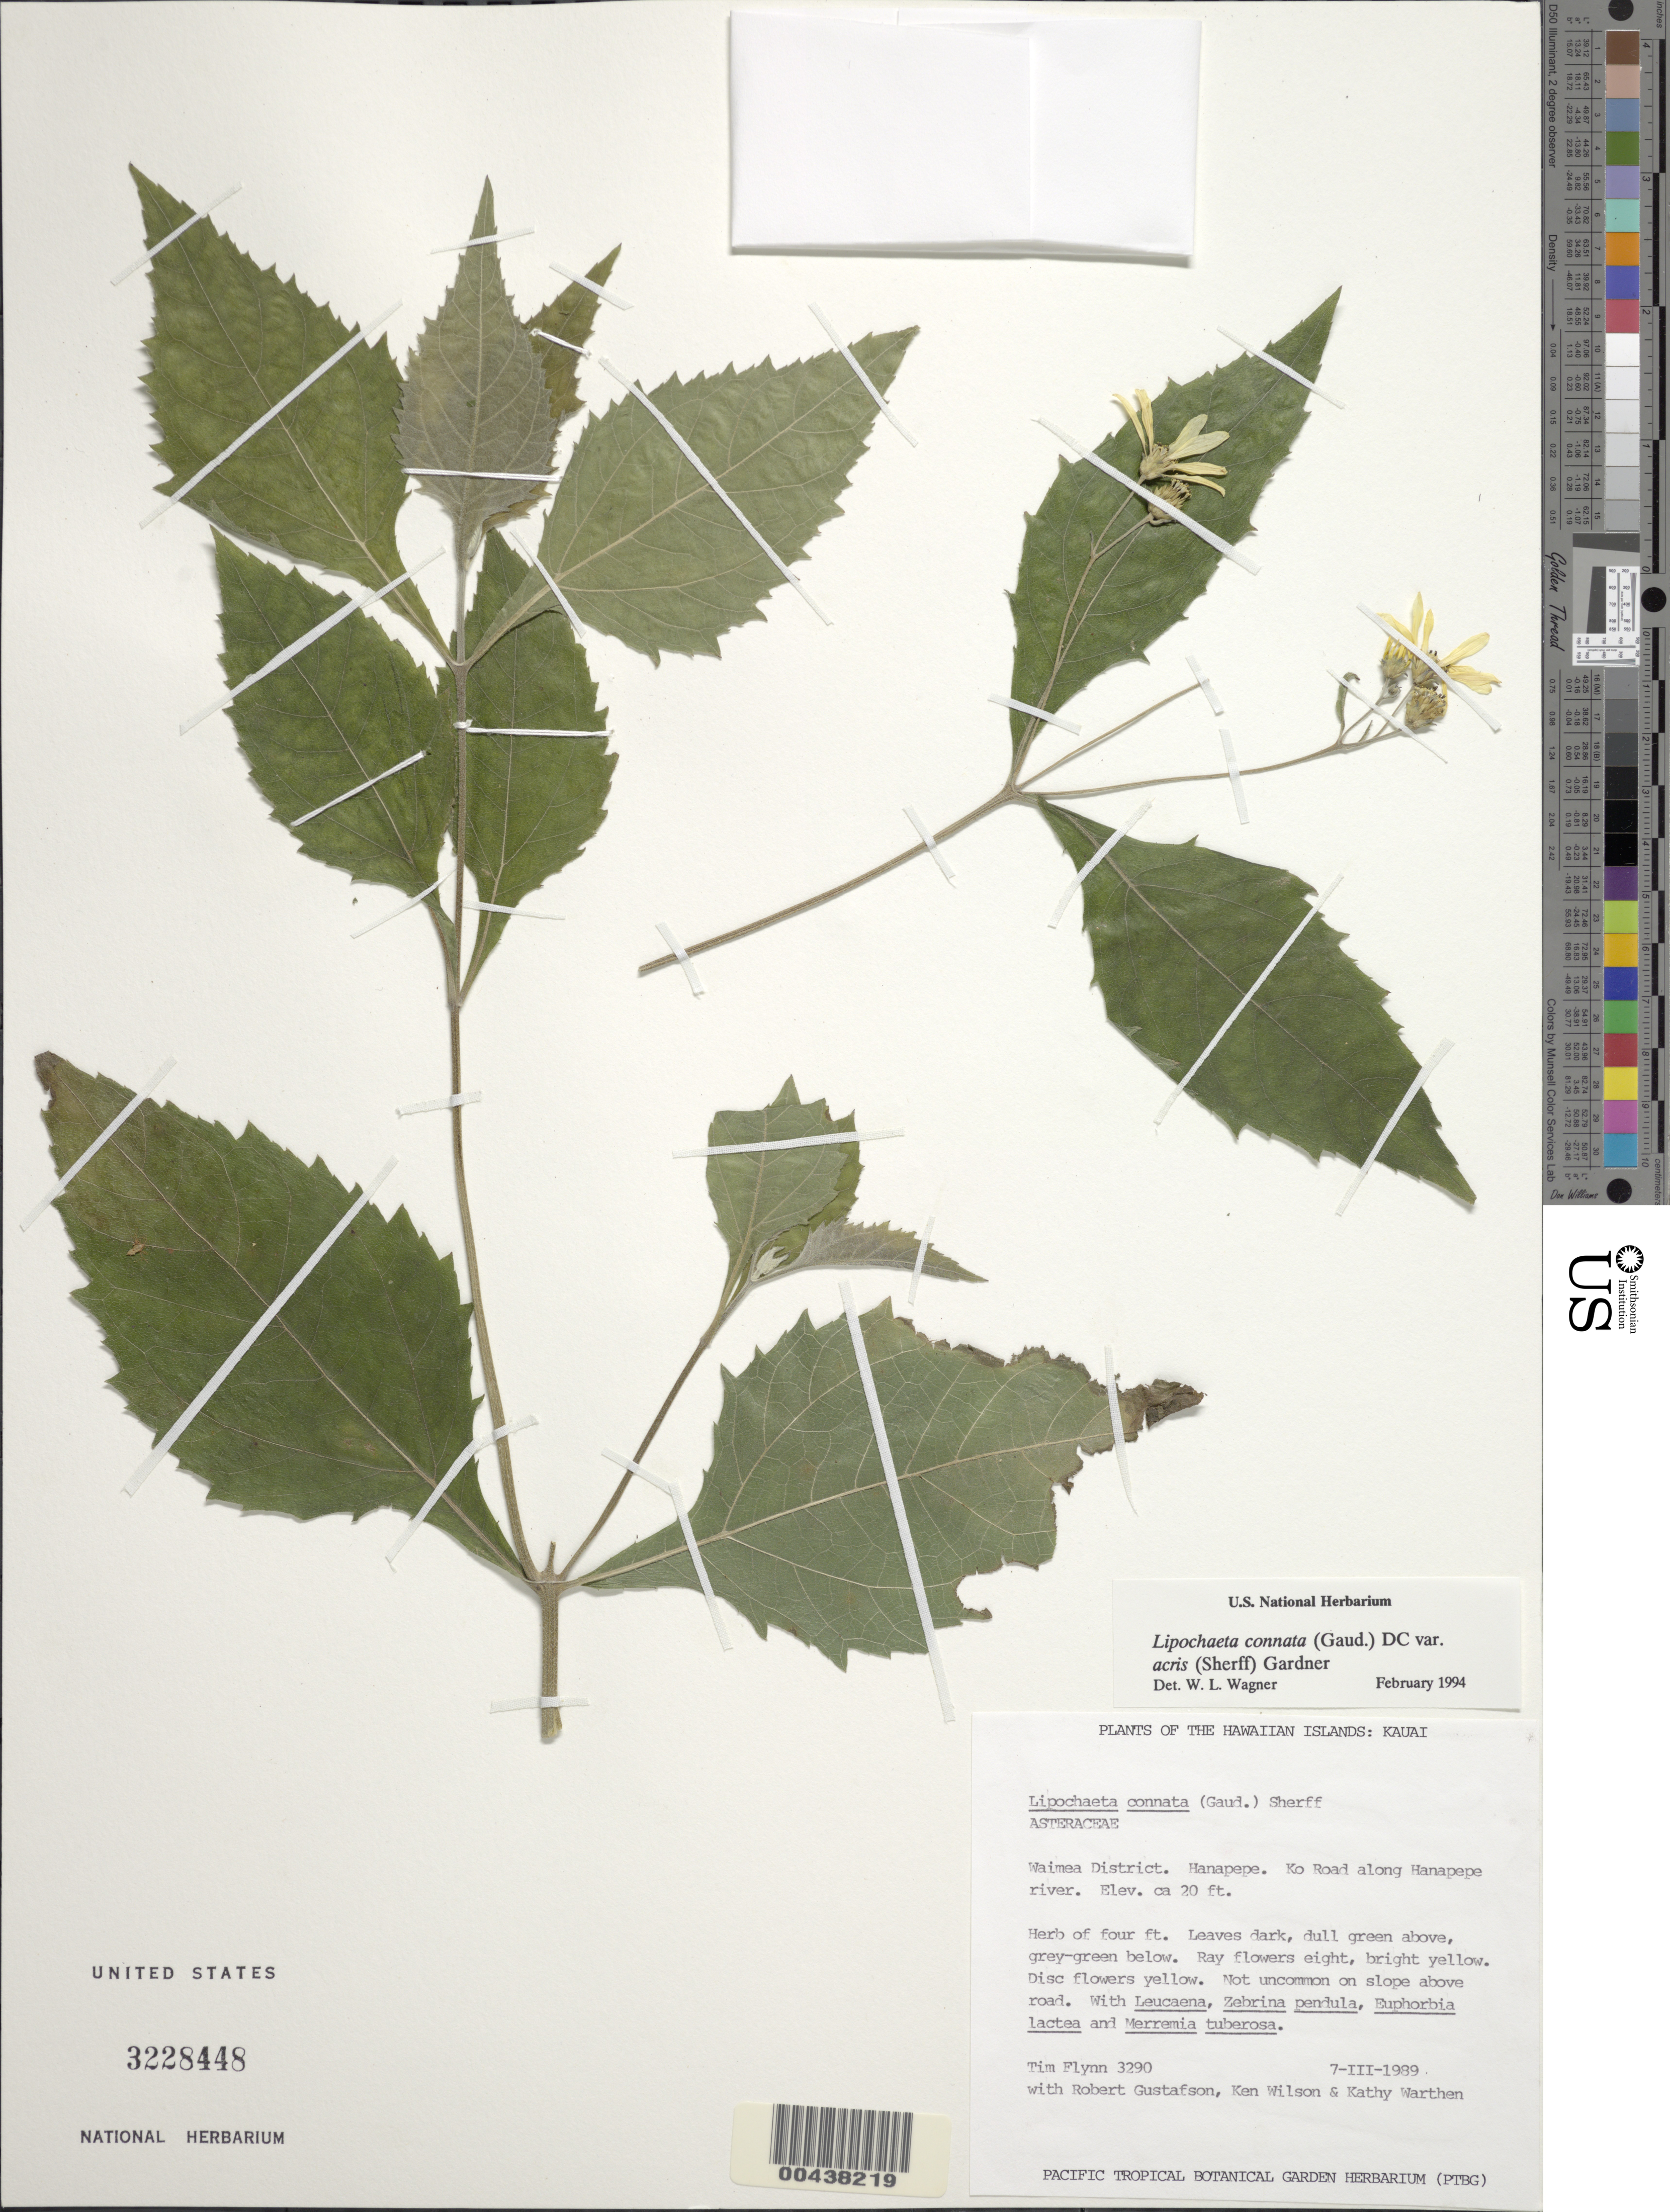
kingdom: Plantae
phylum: Tracheophyta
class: Magnoliopsida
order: Asterales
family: Asteraceae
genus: Lipochaeta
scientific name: Lipochaeta connata subsp. acris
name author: (Sherff) W.L. Wagner & H. Rob.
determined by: Wagner, W. L., (BOT), Smithsonian Institution - National Museum of Natural History (UNITED STATES)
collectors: T. W. Flynn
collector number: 3290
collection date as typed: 7 Mar 1989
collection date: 1989-03-07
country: United States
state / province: Hawaii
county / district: Kauai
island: Kaua'i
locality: Waimea Dist. Hanapepe. Ko Road along Hanapepe river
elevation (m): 6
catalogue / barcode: US 3228448